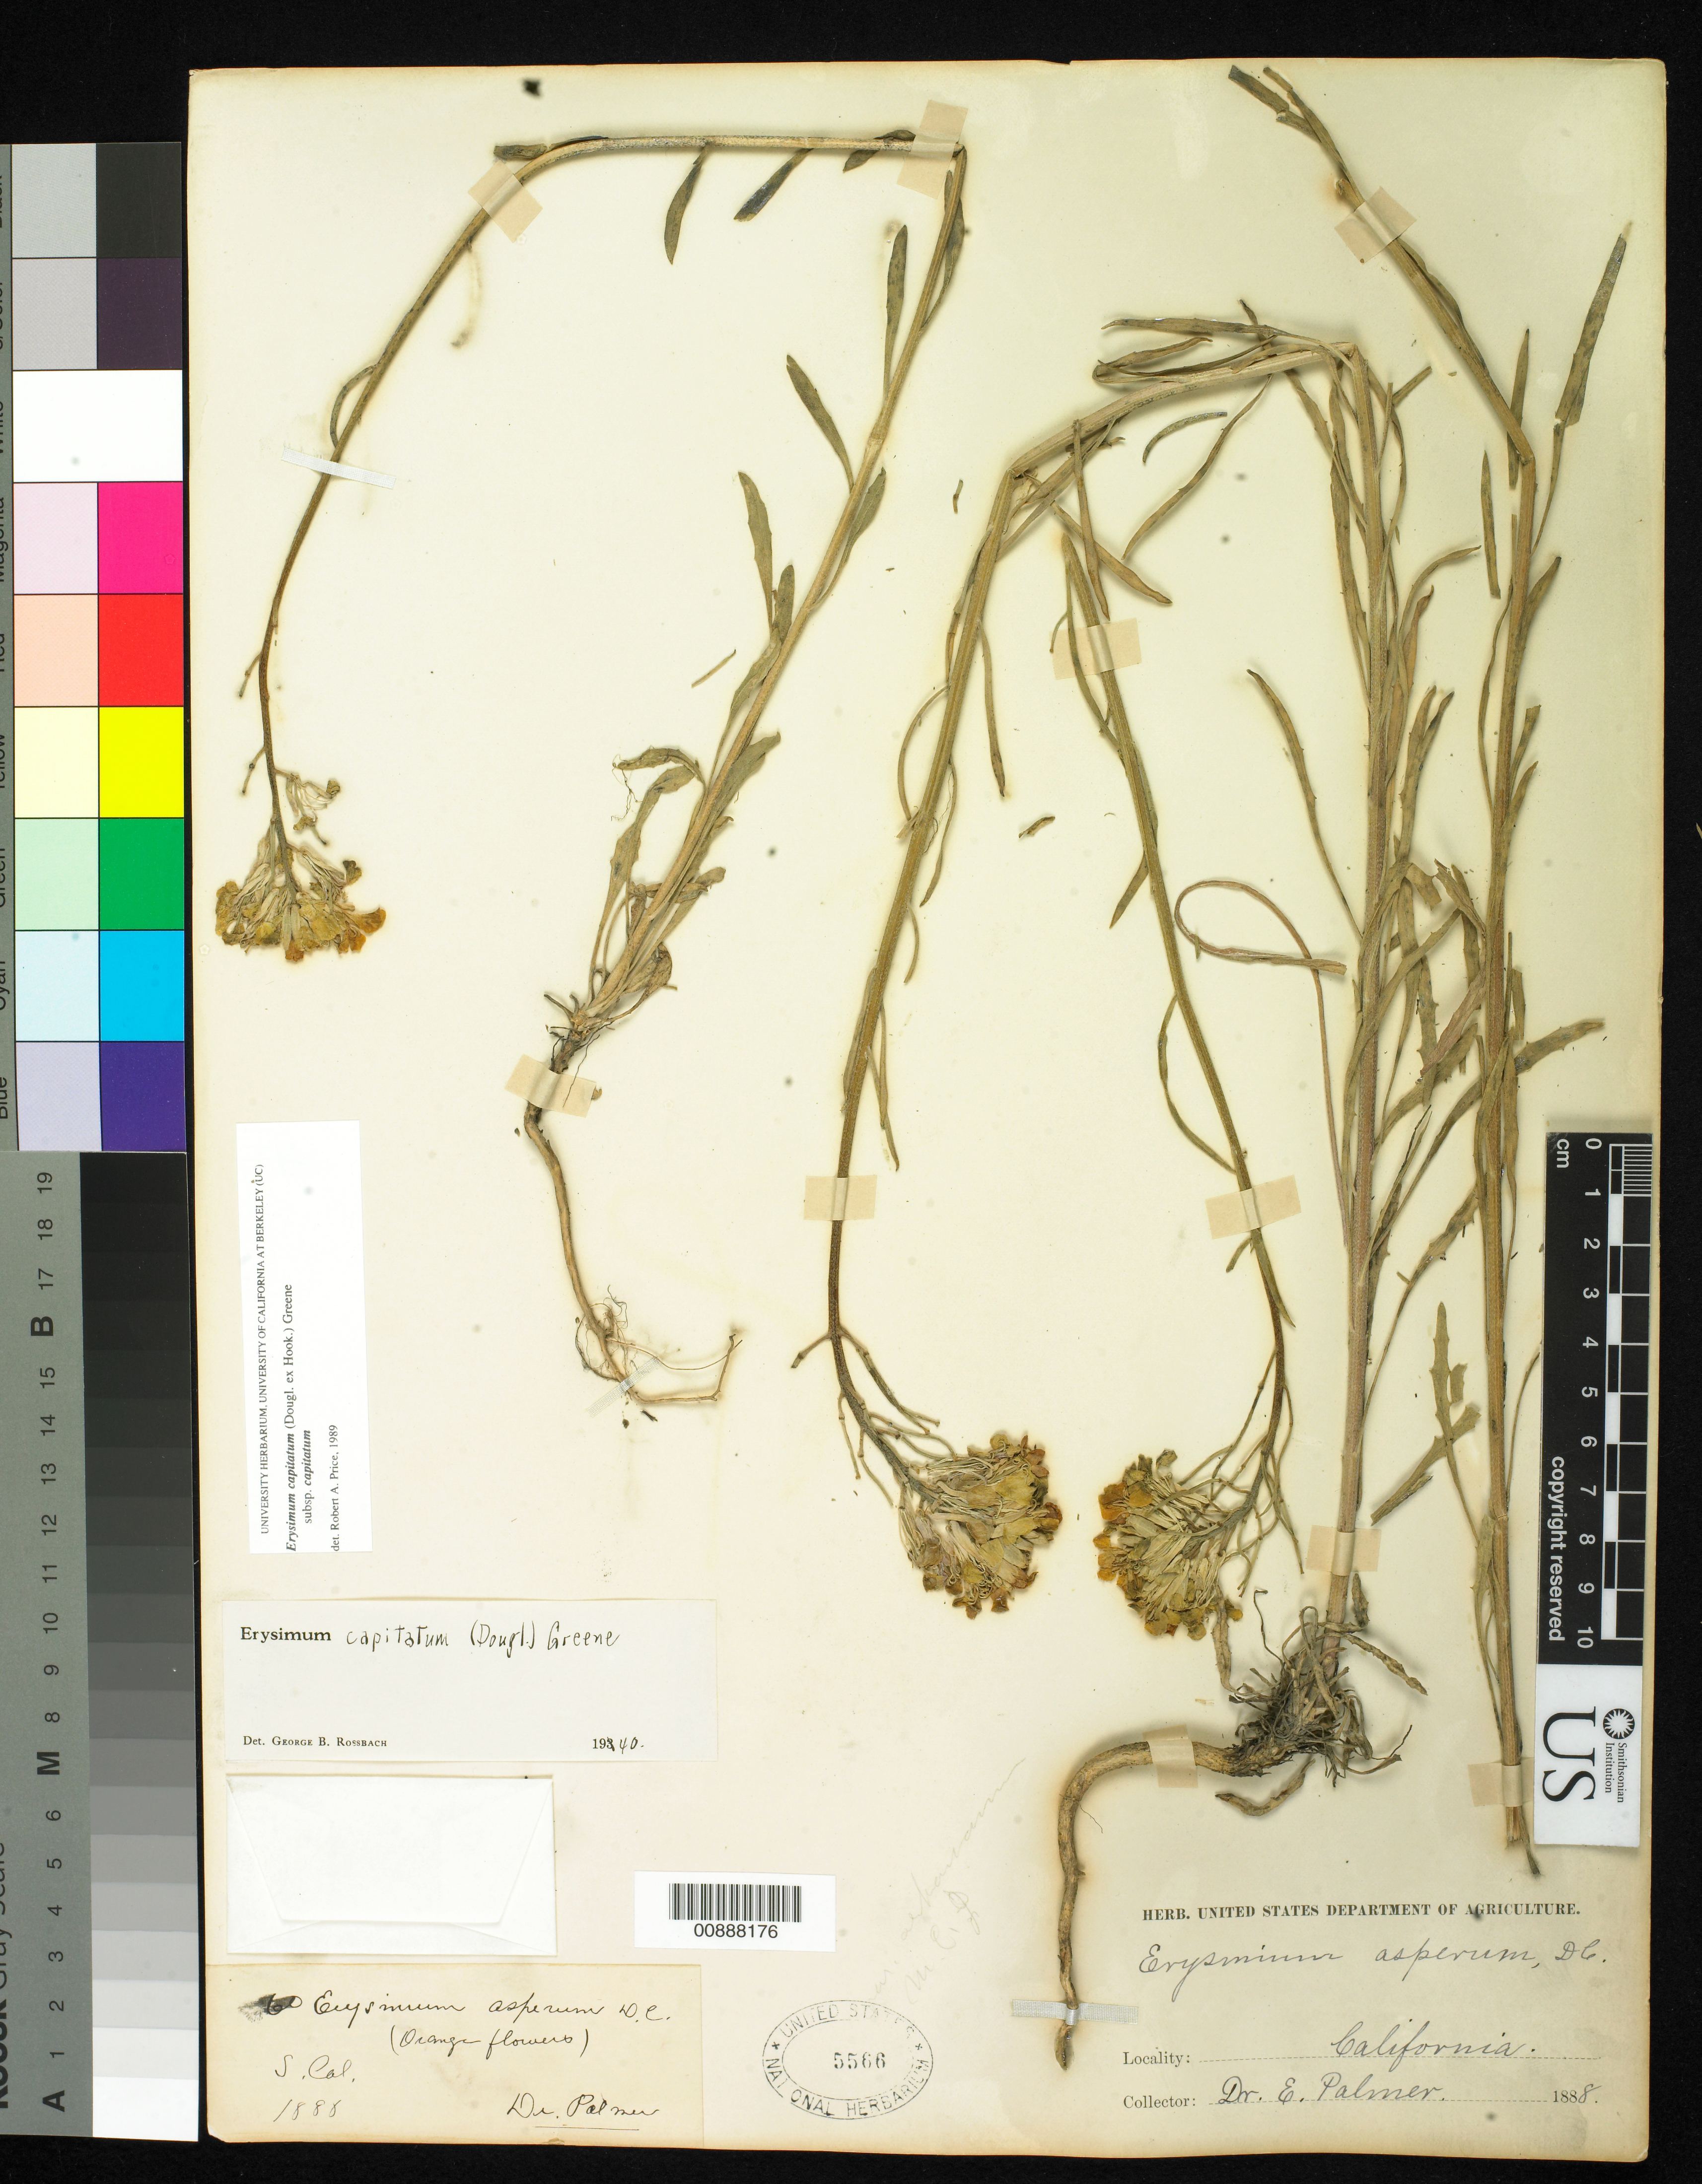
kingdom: Plantae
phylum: Tracheophyta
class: Magnoliopsida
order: Brassicales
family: Brassicaceae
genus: Erysimum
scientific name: Erysimum capitatum subsp. capitatum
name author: (Douglas ex Hook.) Greene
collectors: E. Palmer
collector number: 60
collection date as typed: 1888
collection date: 1888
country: United States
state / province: California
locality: S. California.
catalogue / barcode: US 5566